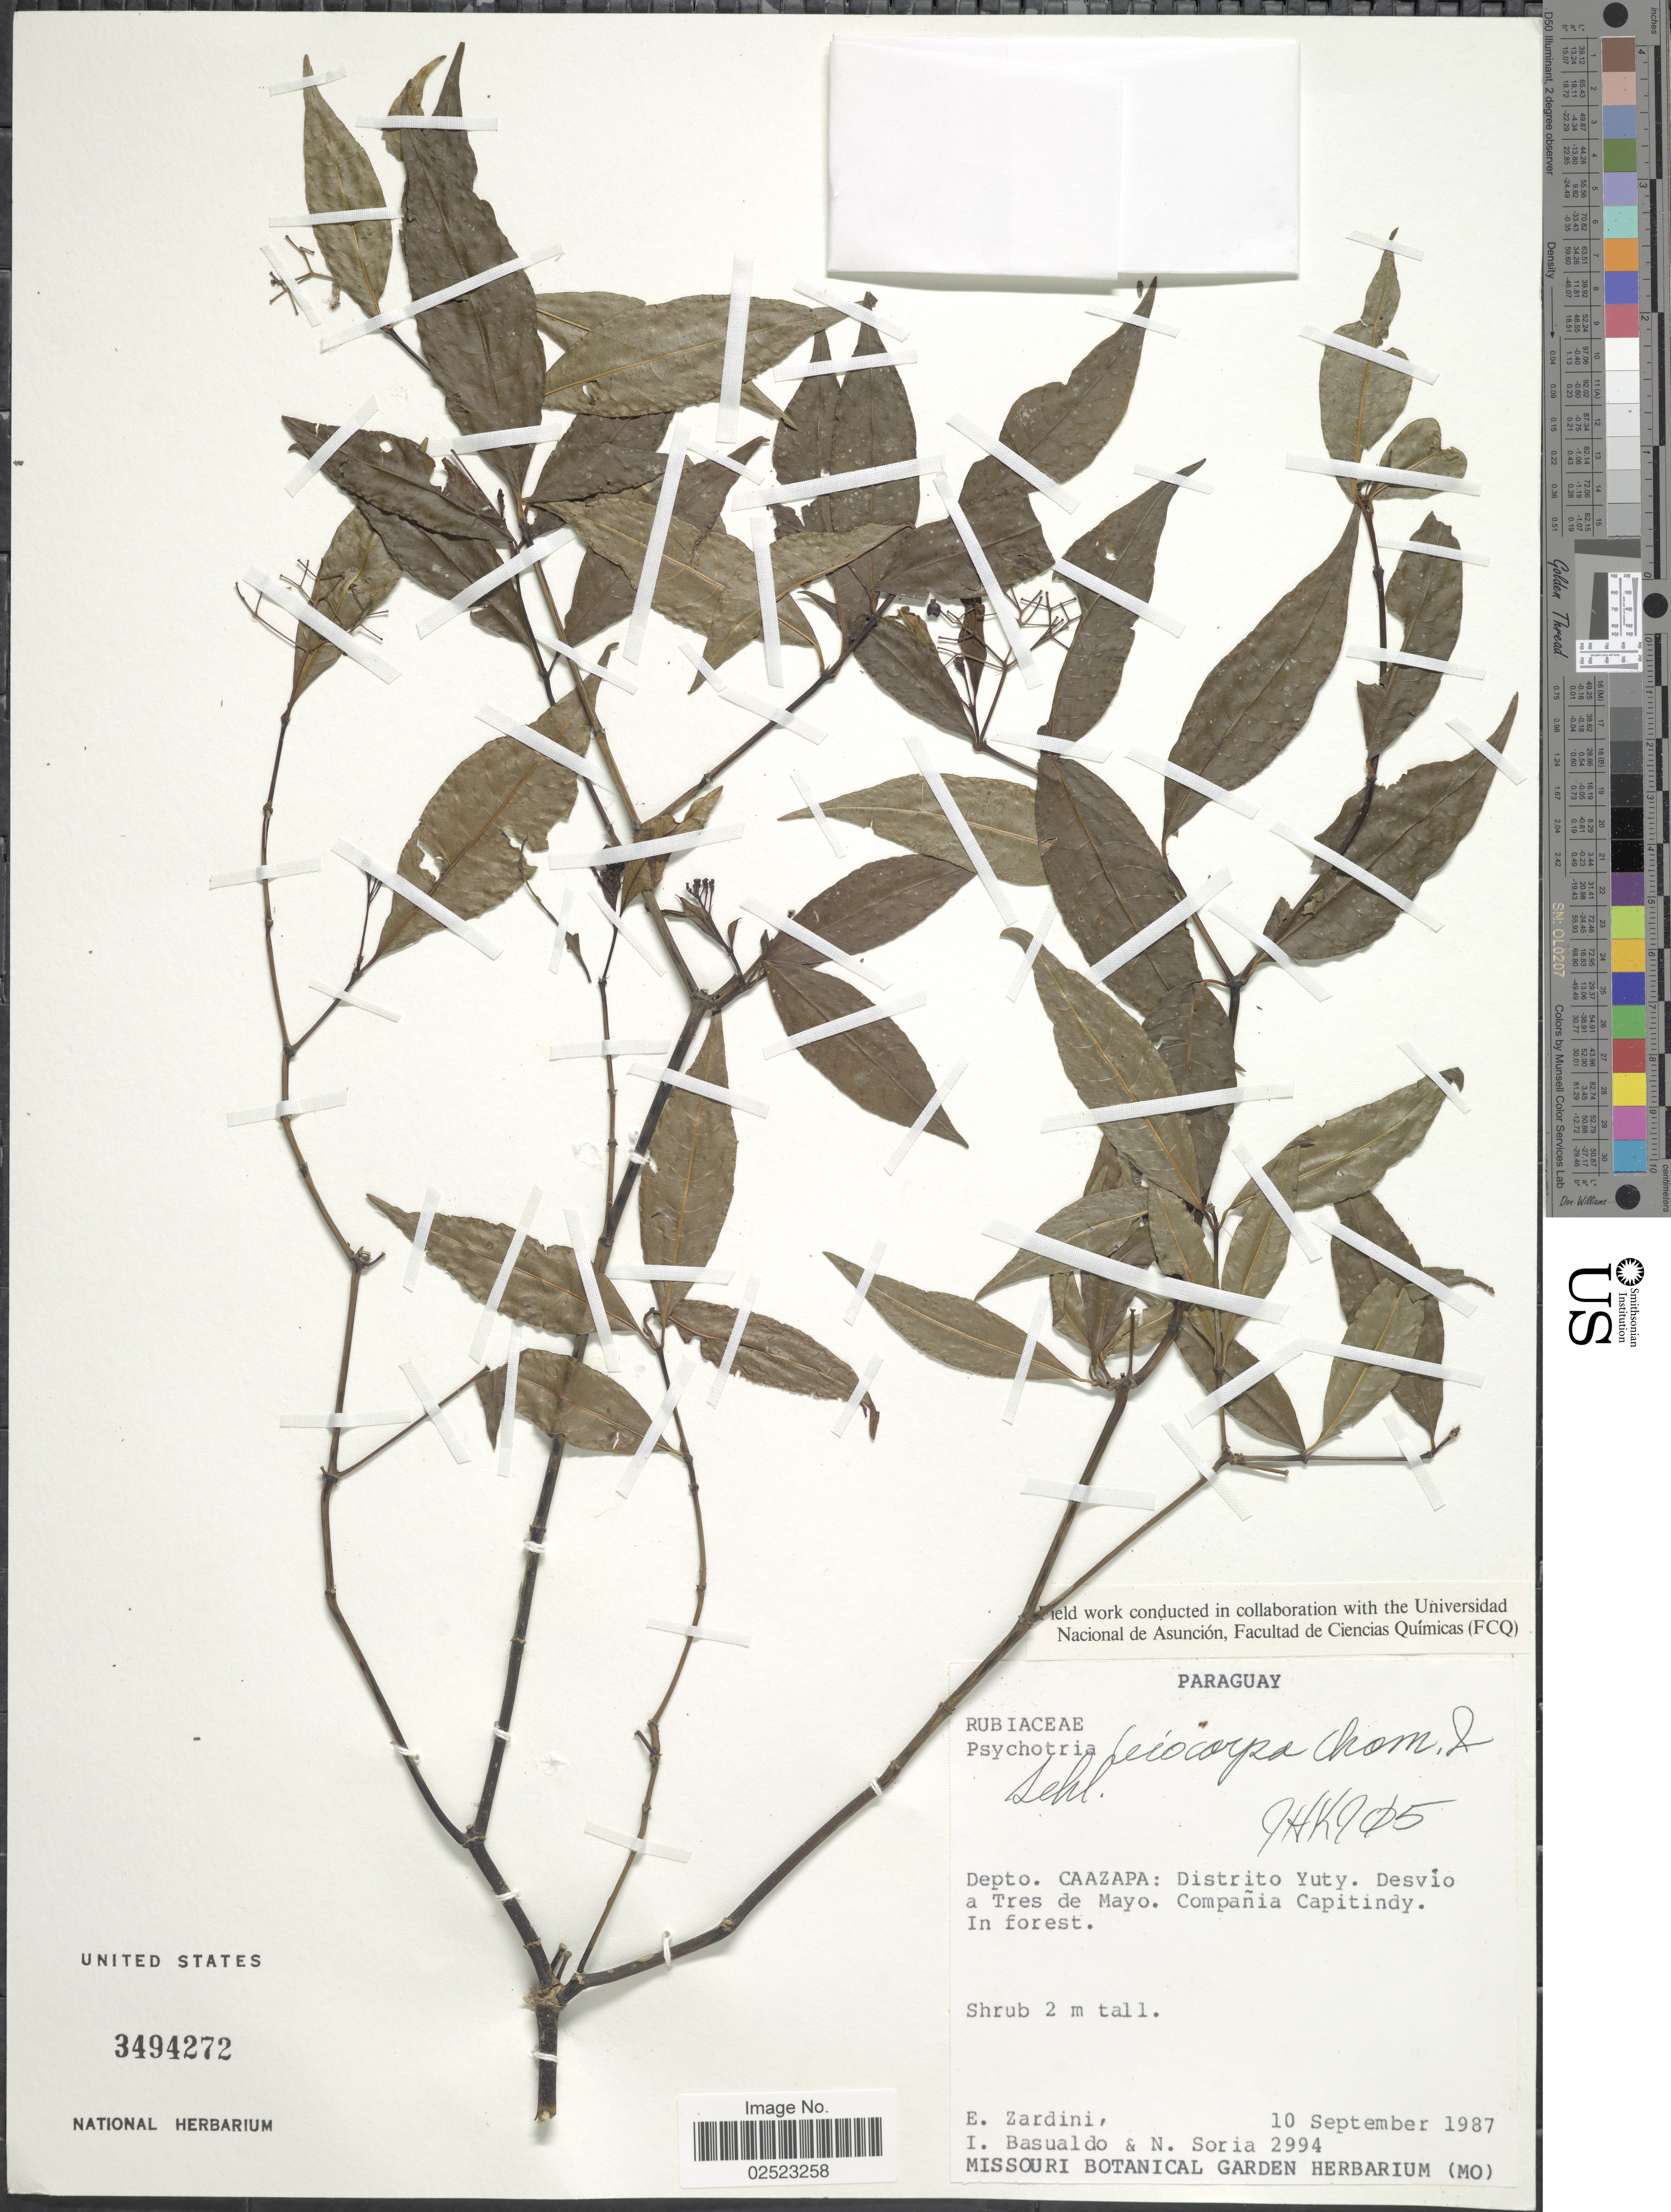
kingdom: Plantae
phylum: Tracheophyta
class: Magnoliopsida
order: Gentianales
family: Rubiaceae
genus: Psychotria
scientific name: Psychotria leiocarpa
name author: Cham. & Schltdl.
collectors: E. M. Zardini, I. Basualdo & N. Soria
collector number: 2994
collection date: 1987-09-10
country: Paraguay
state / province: Caazapa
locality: Depto. Caazapa: Distrito Yuty. Desvío a Tres de Mayo. Compañia Capitindy. In forest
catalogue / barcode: US 3494272